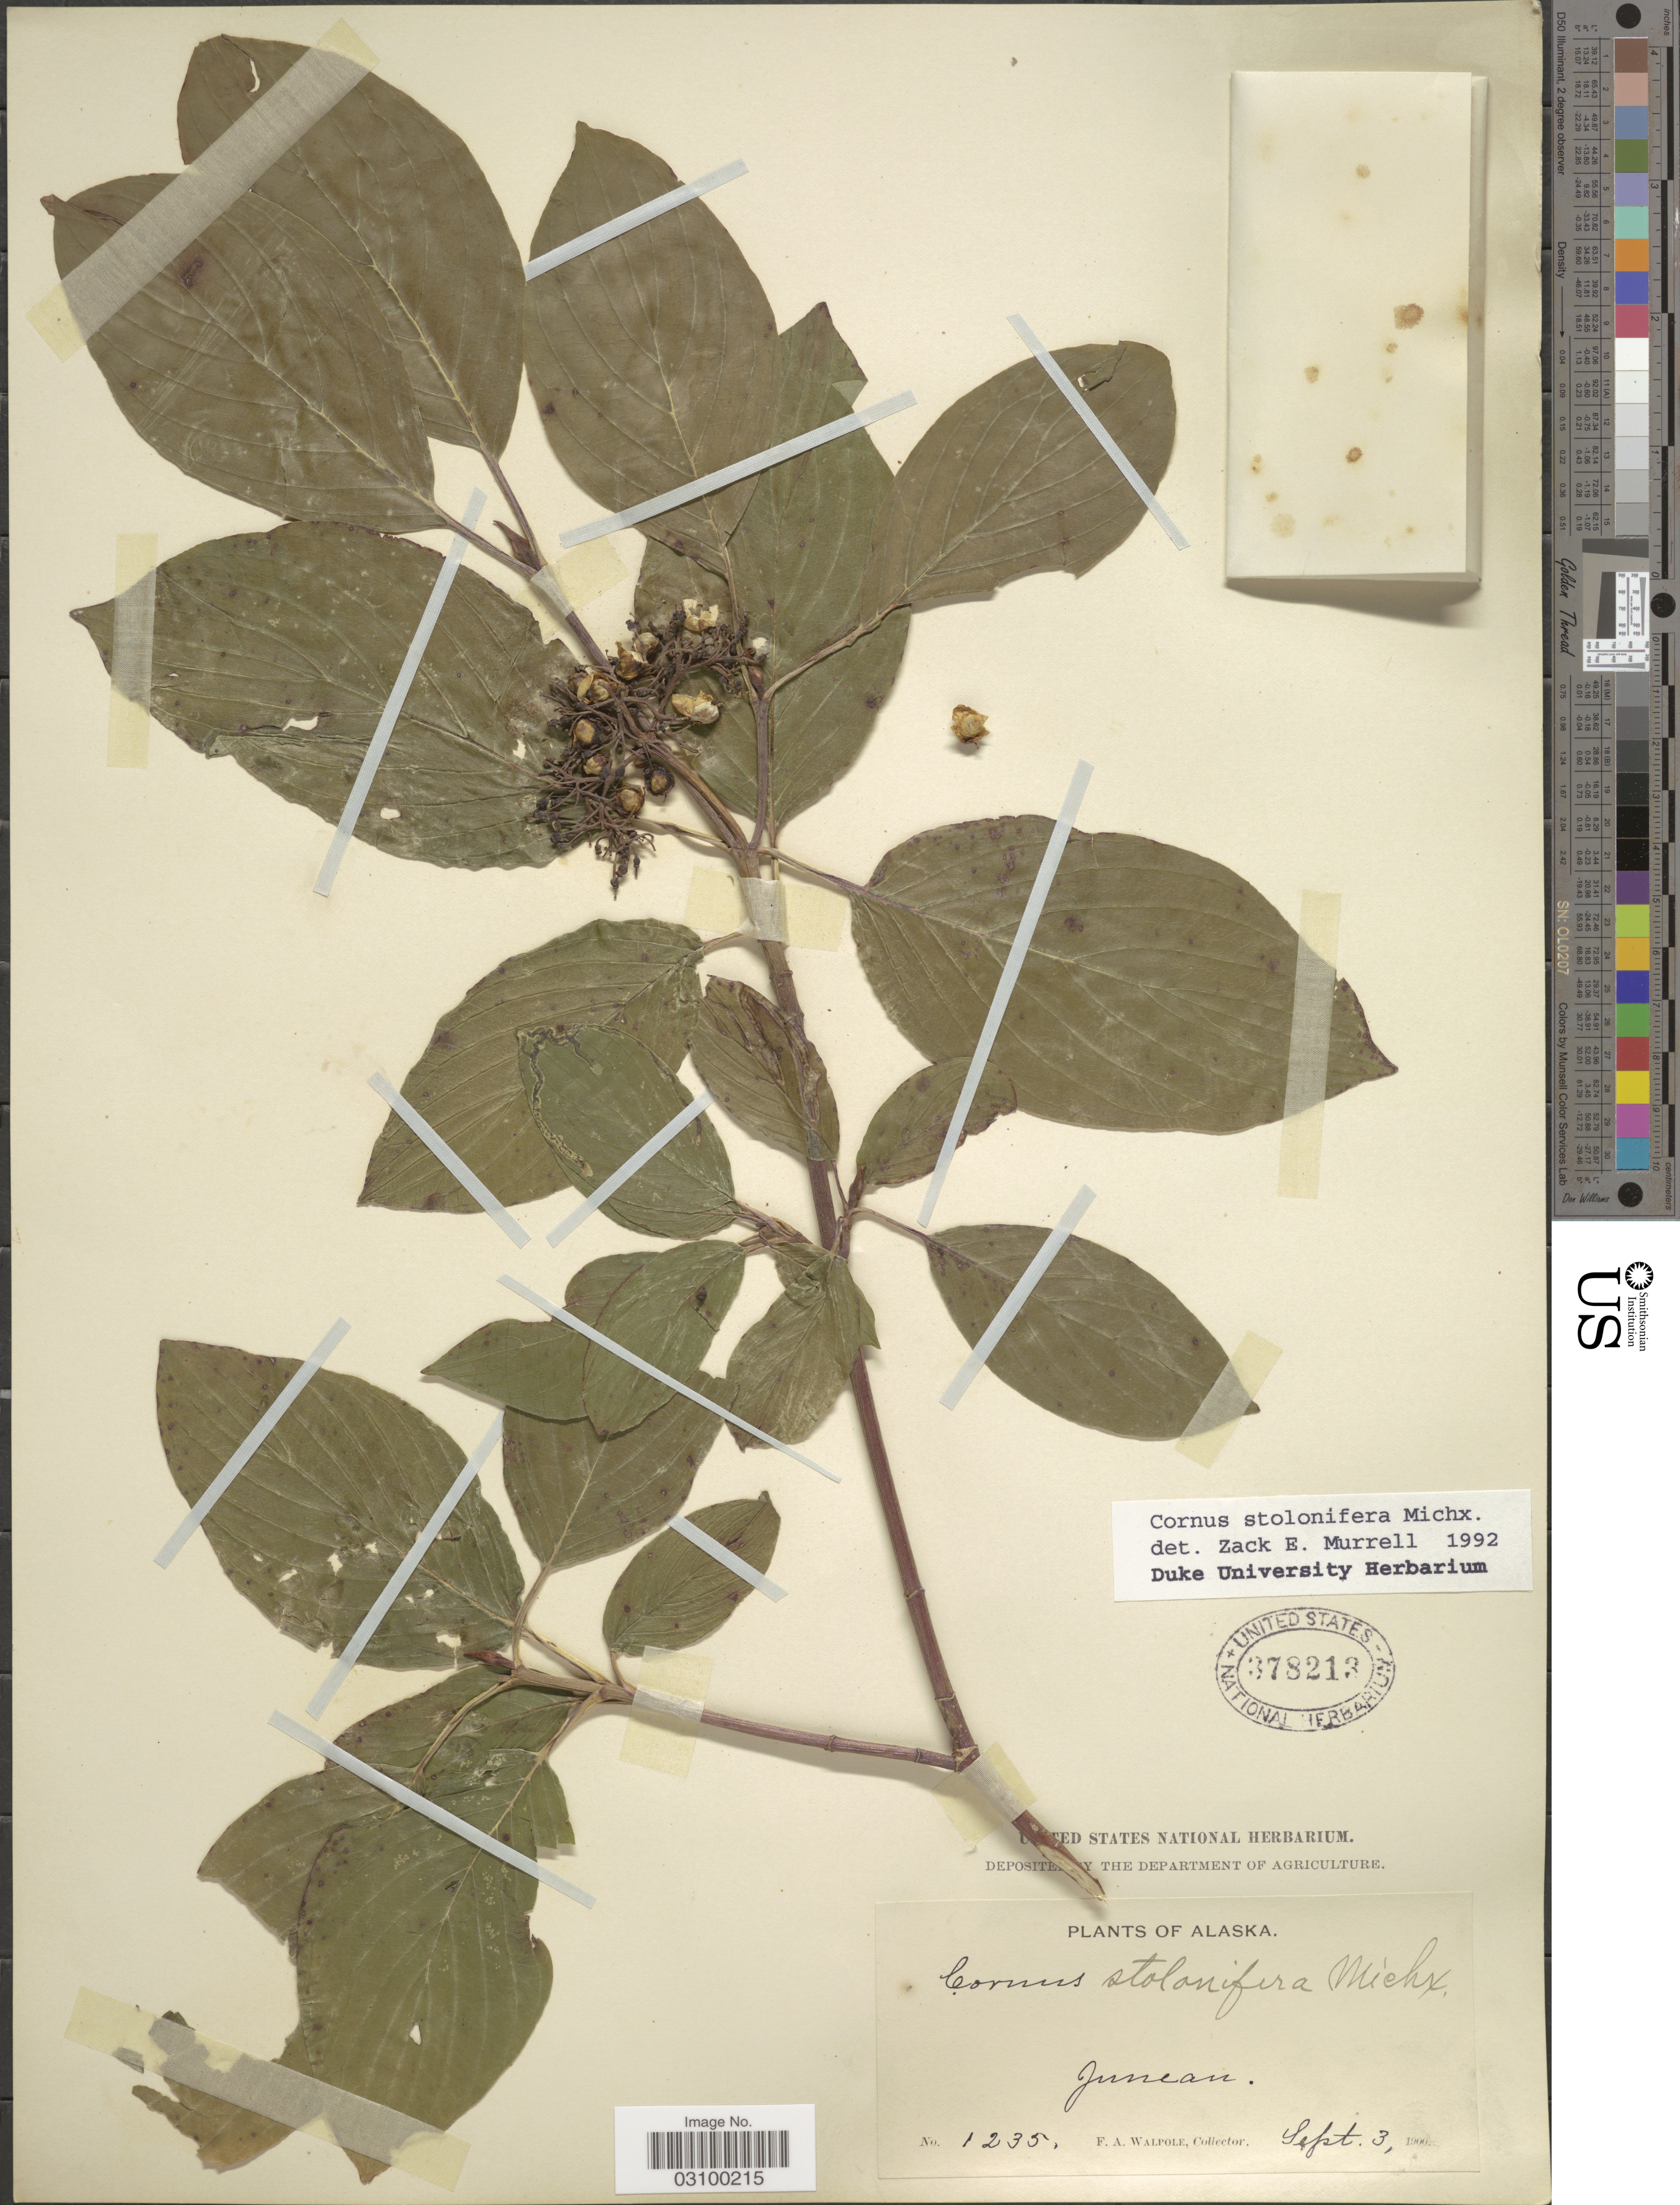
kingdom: Plantae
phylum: Tracheophyta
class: Magnoliopsida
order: Cornales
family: Cornaceae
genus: Cornus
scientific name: Cornus sericea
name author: L.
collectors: F. Walpole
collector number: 1235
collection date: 1900-09-03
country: United States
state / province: Alaska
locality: Juneau.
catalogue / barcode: US 378213